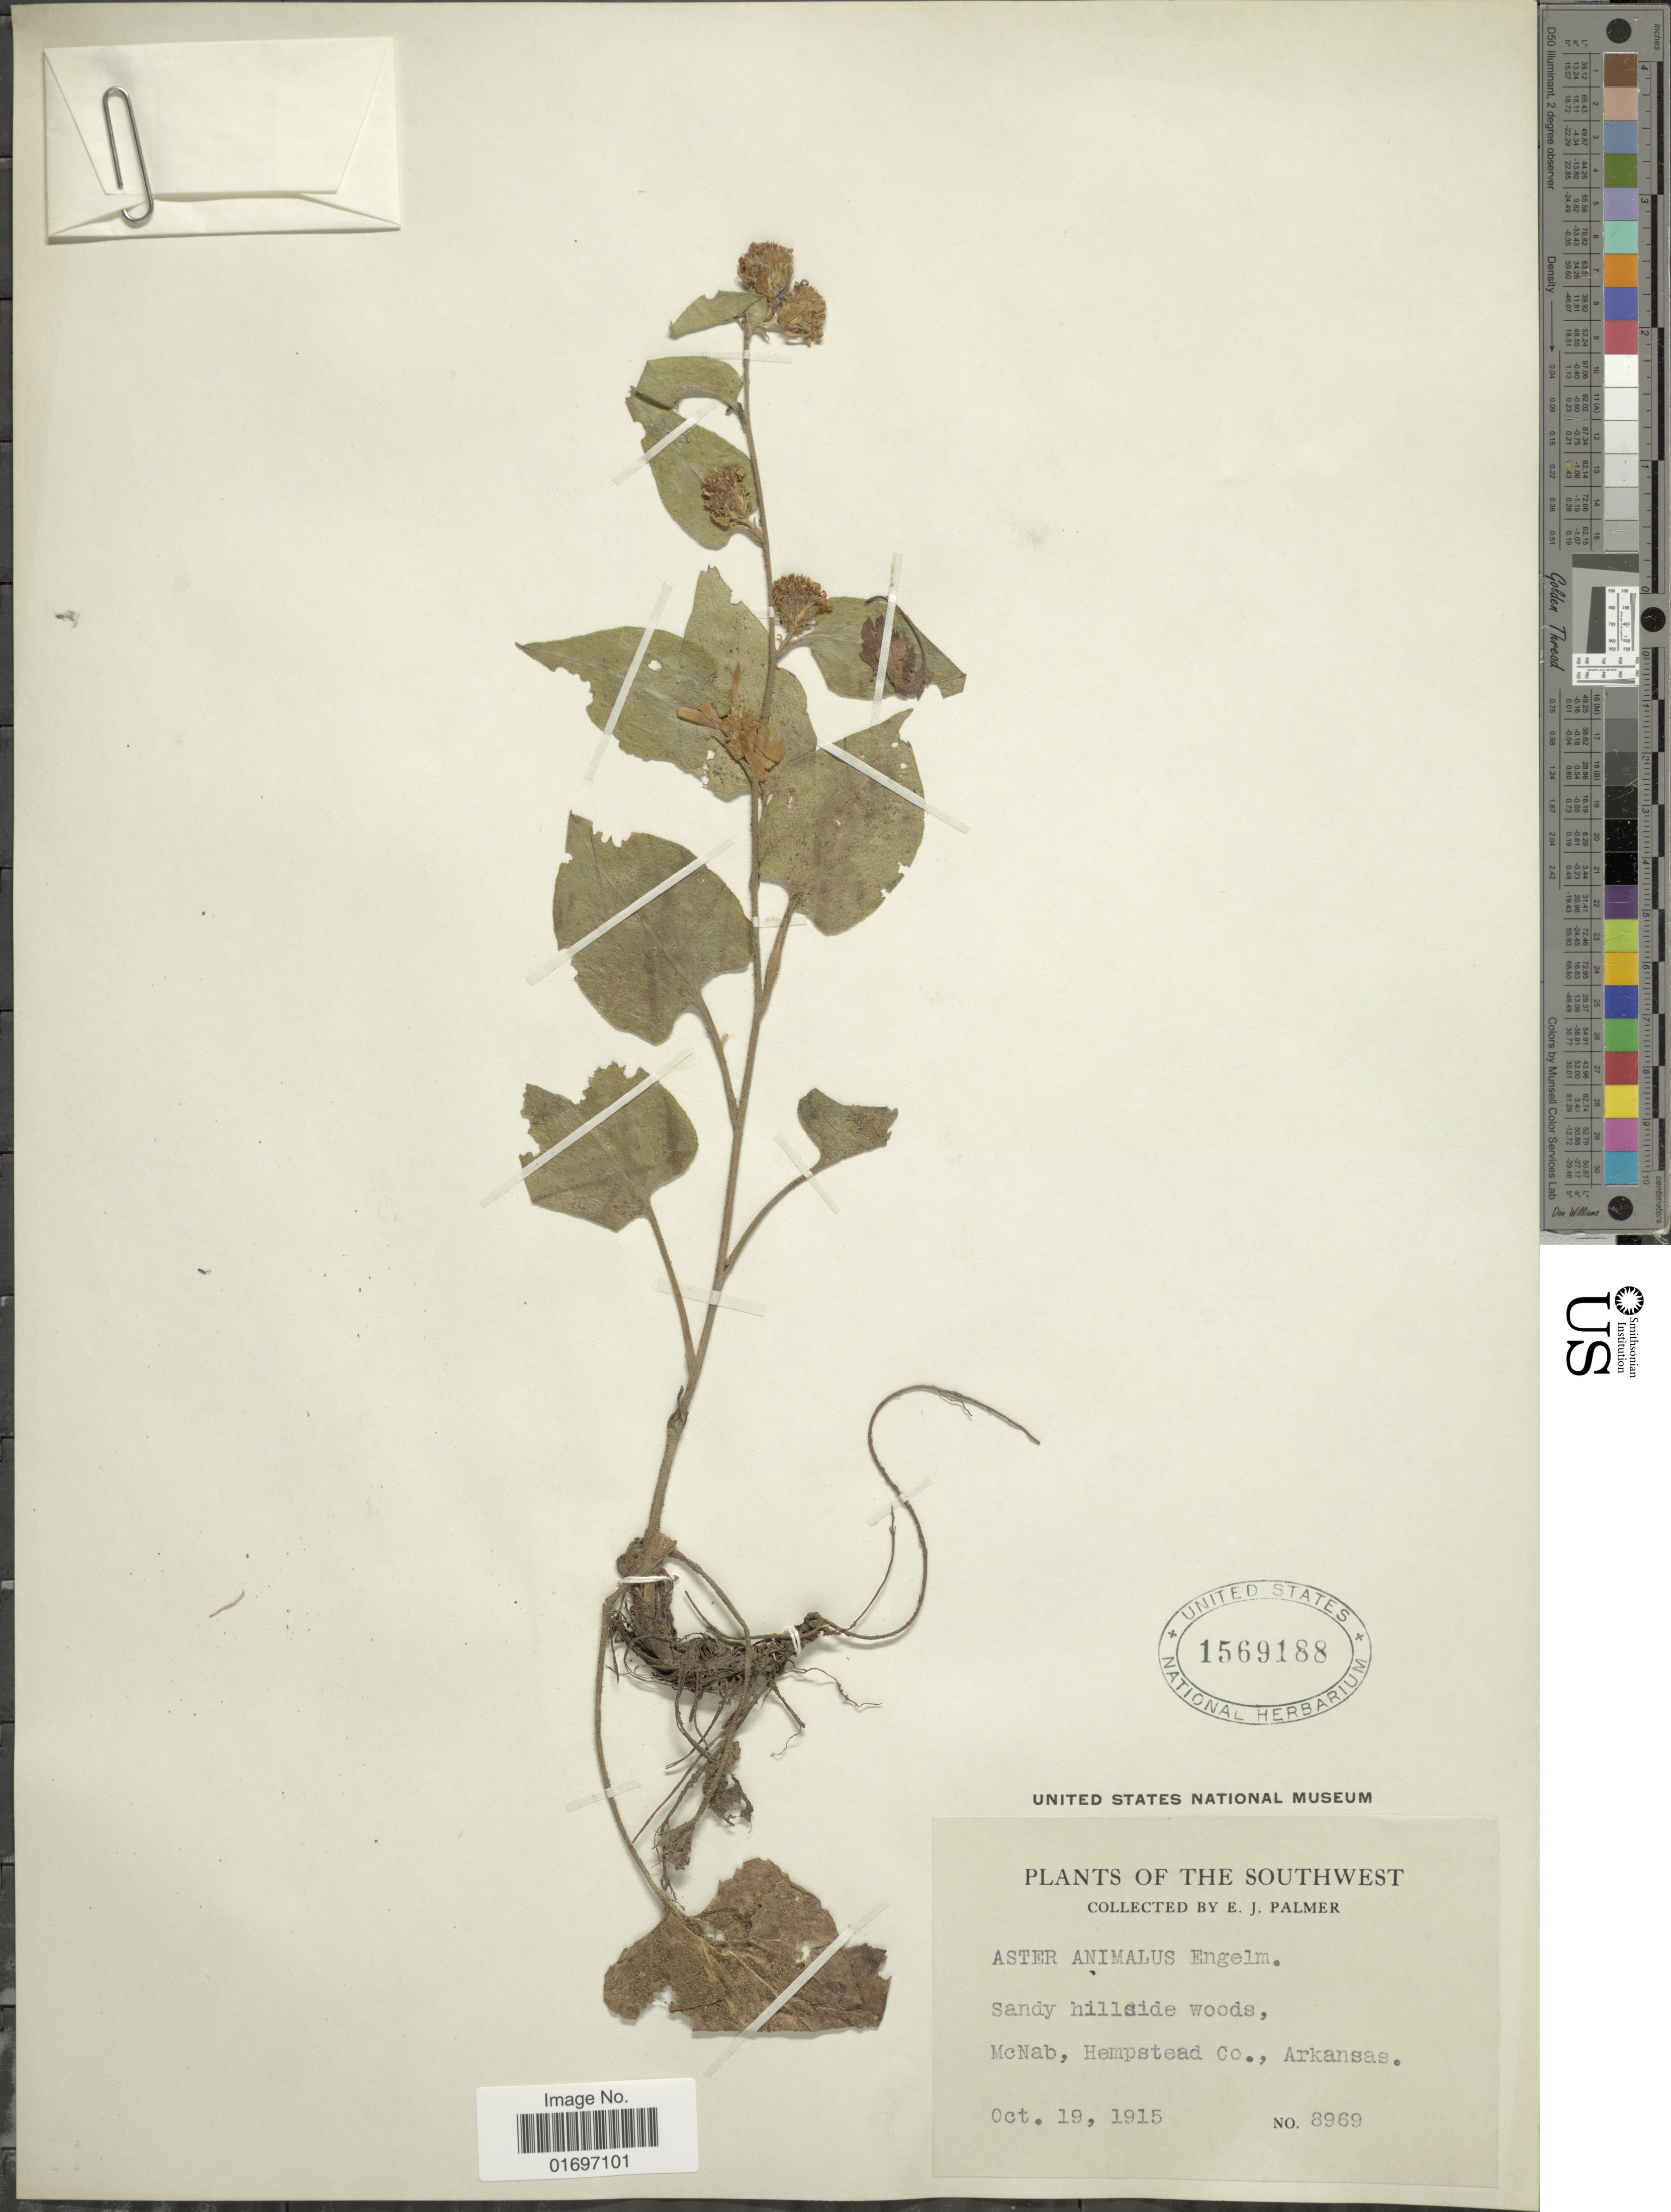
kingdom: Plantae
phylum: Tracheophyta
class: Magnoliopsida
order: Asterales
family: Asteraceae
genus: Symphyotrichum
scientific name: Symphyotrichum anomalum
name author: (Engelm.) G.L. Nesom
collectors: E. J. Palmer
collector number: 8969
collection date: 1915-10-19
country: United States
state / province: Arkansas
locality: Southwest. McNab, Hempstead Co., Arkansas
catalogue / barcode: US 1569188